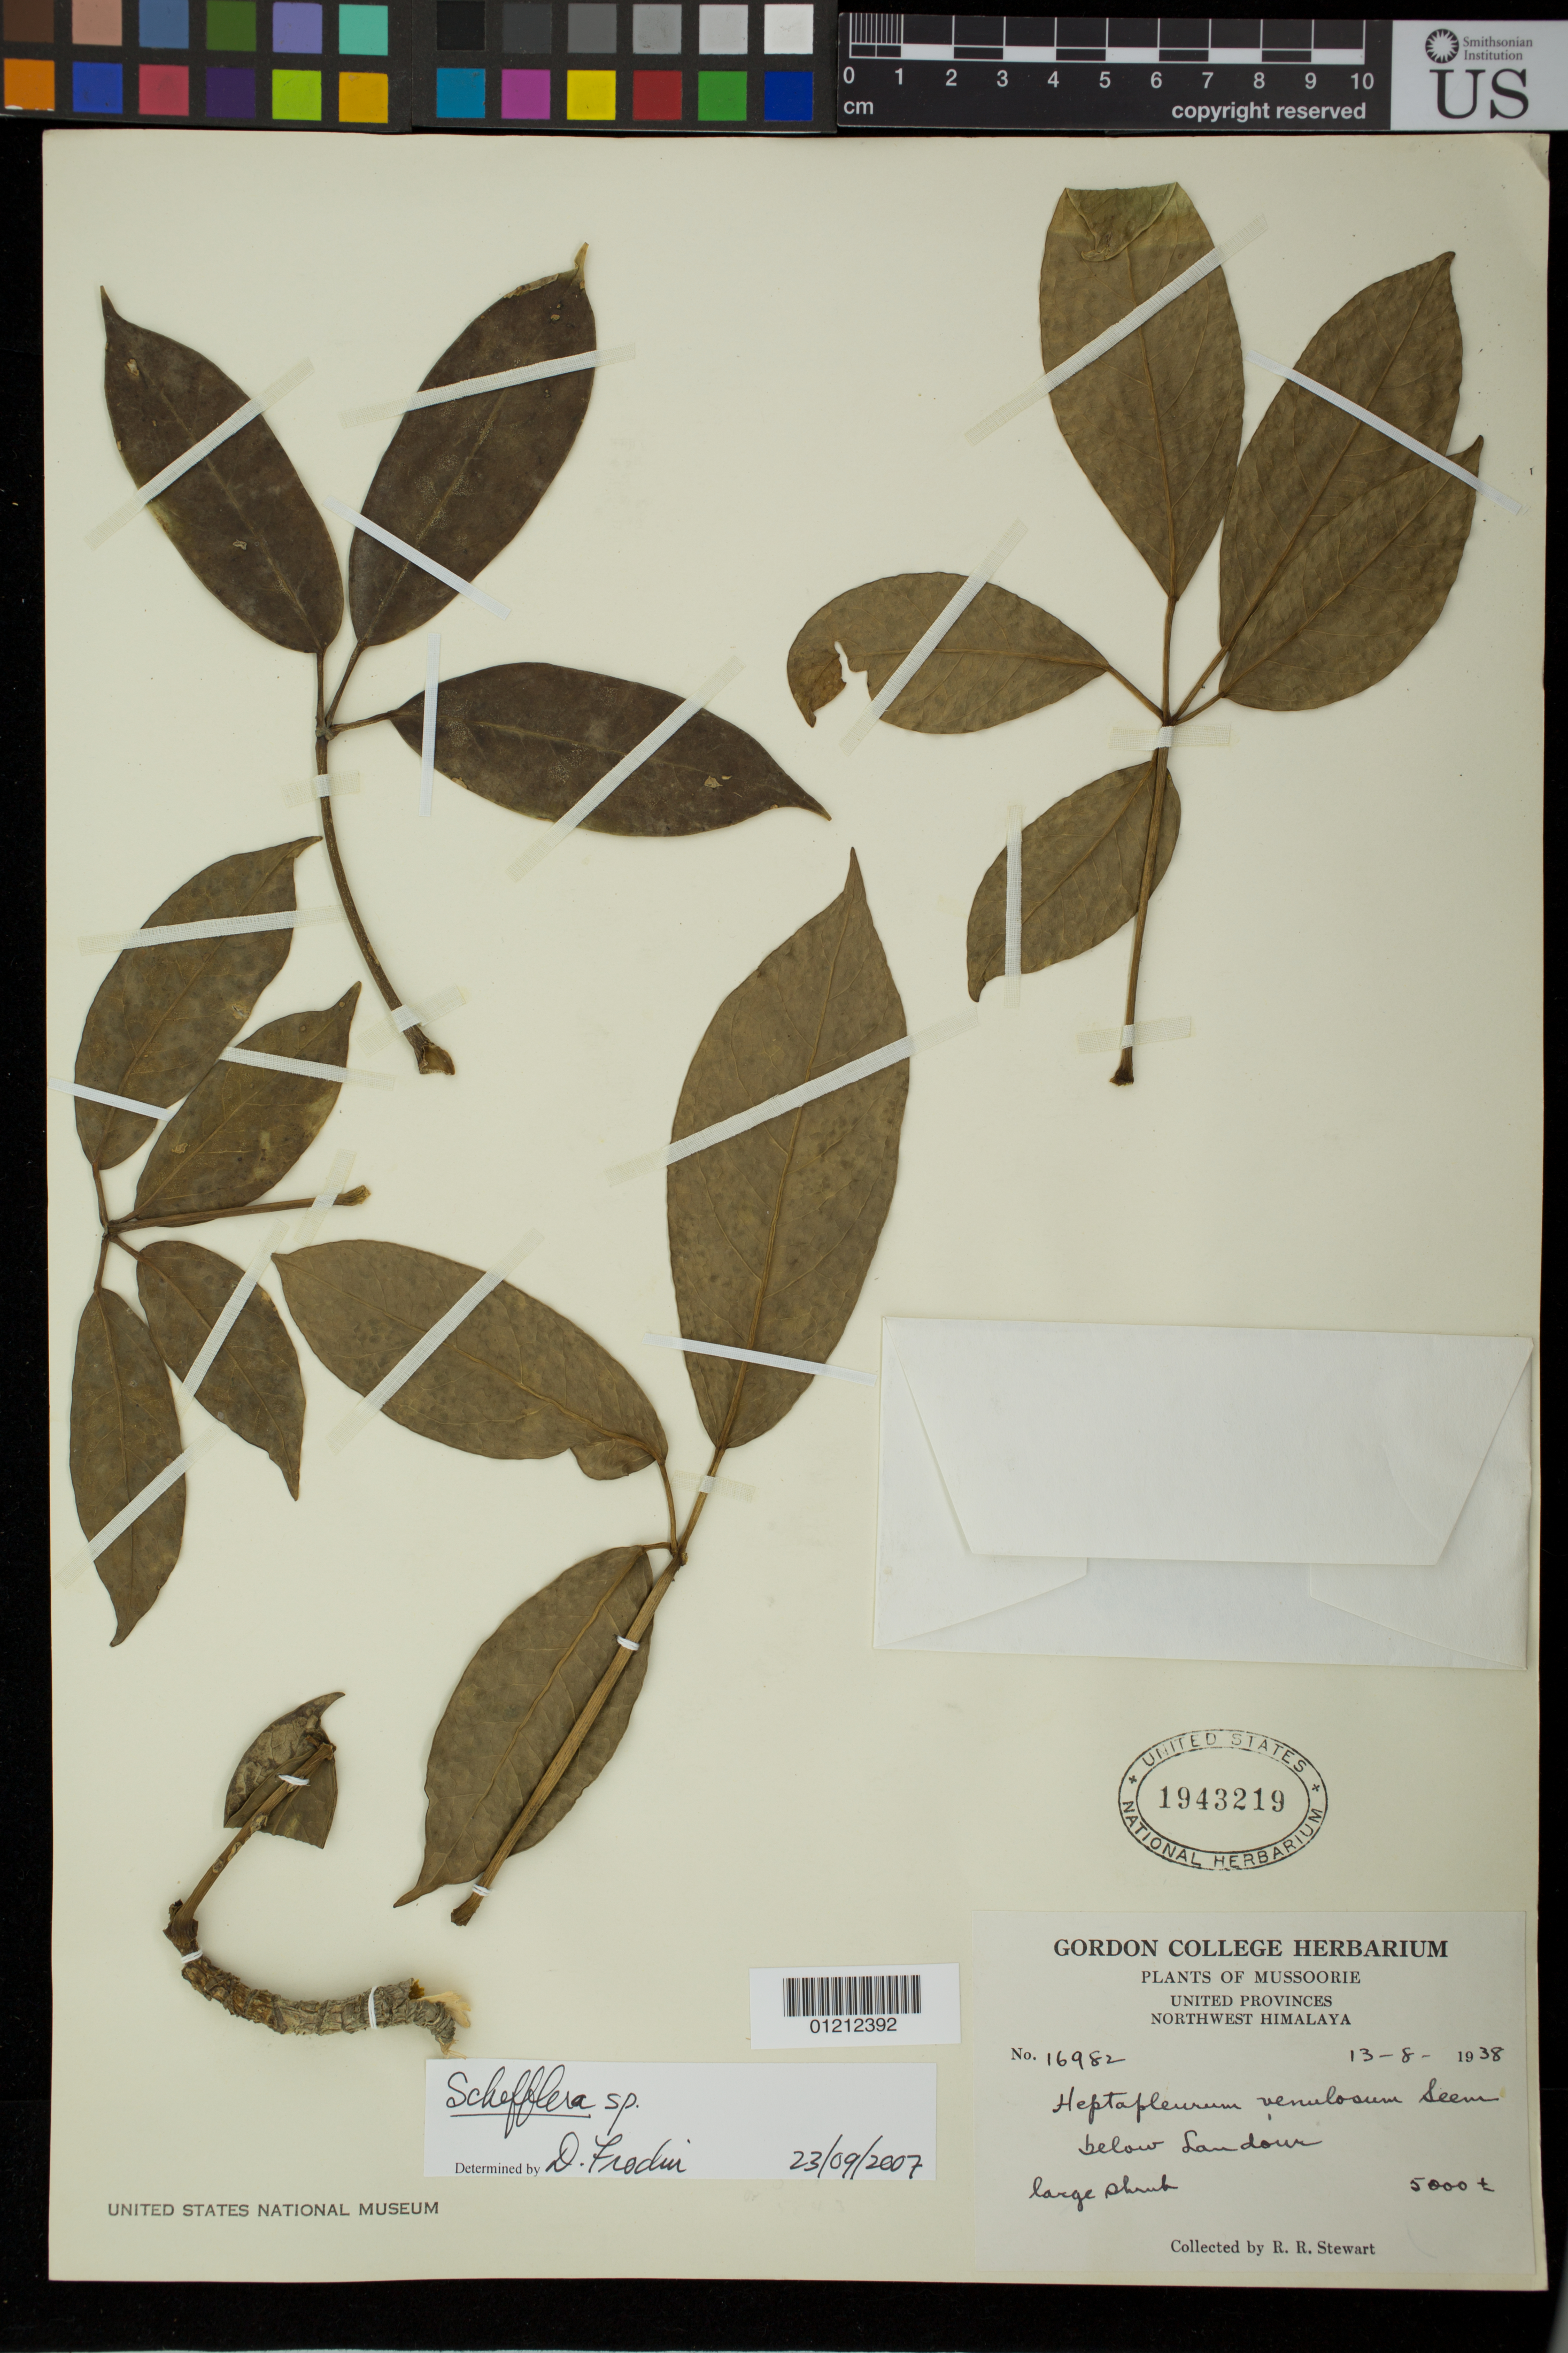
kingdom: Plantae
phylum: Tracheophyta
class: Magnoliopsida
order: Apiales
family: Araliaceae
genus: Schefflera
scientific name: Schefflera sp.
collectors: R. R. Stewart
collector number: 16982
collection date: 1938-08-13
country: India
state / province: Uttarakhand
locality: United Provinces, below Landour, Mussoorie, Northwest Provinces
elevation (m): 1524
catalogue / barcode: US 1943219